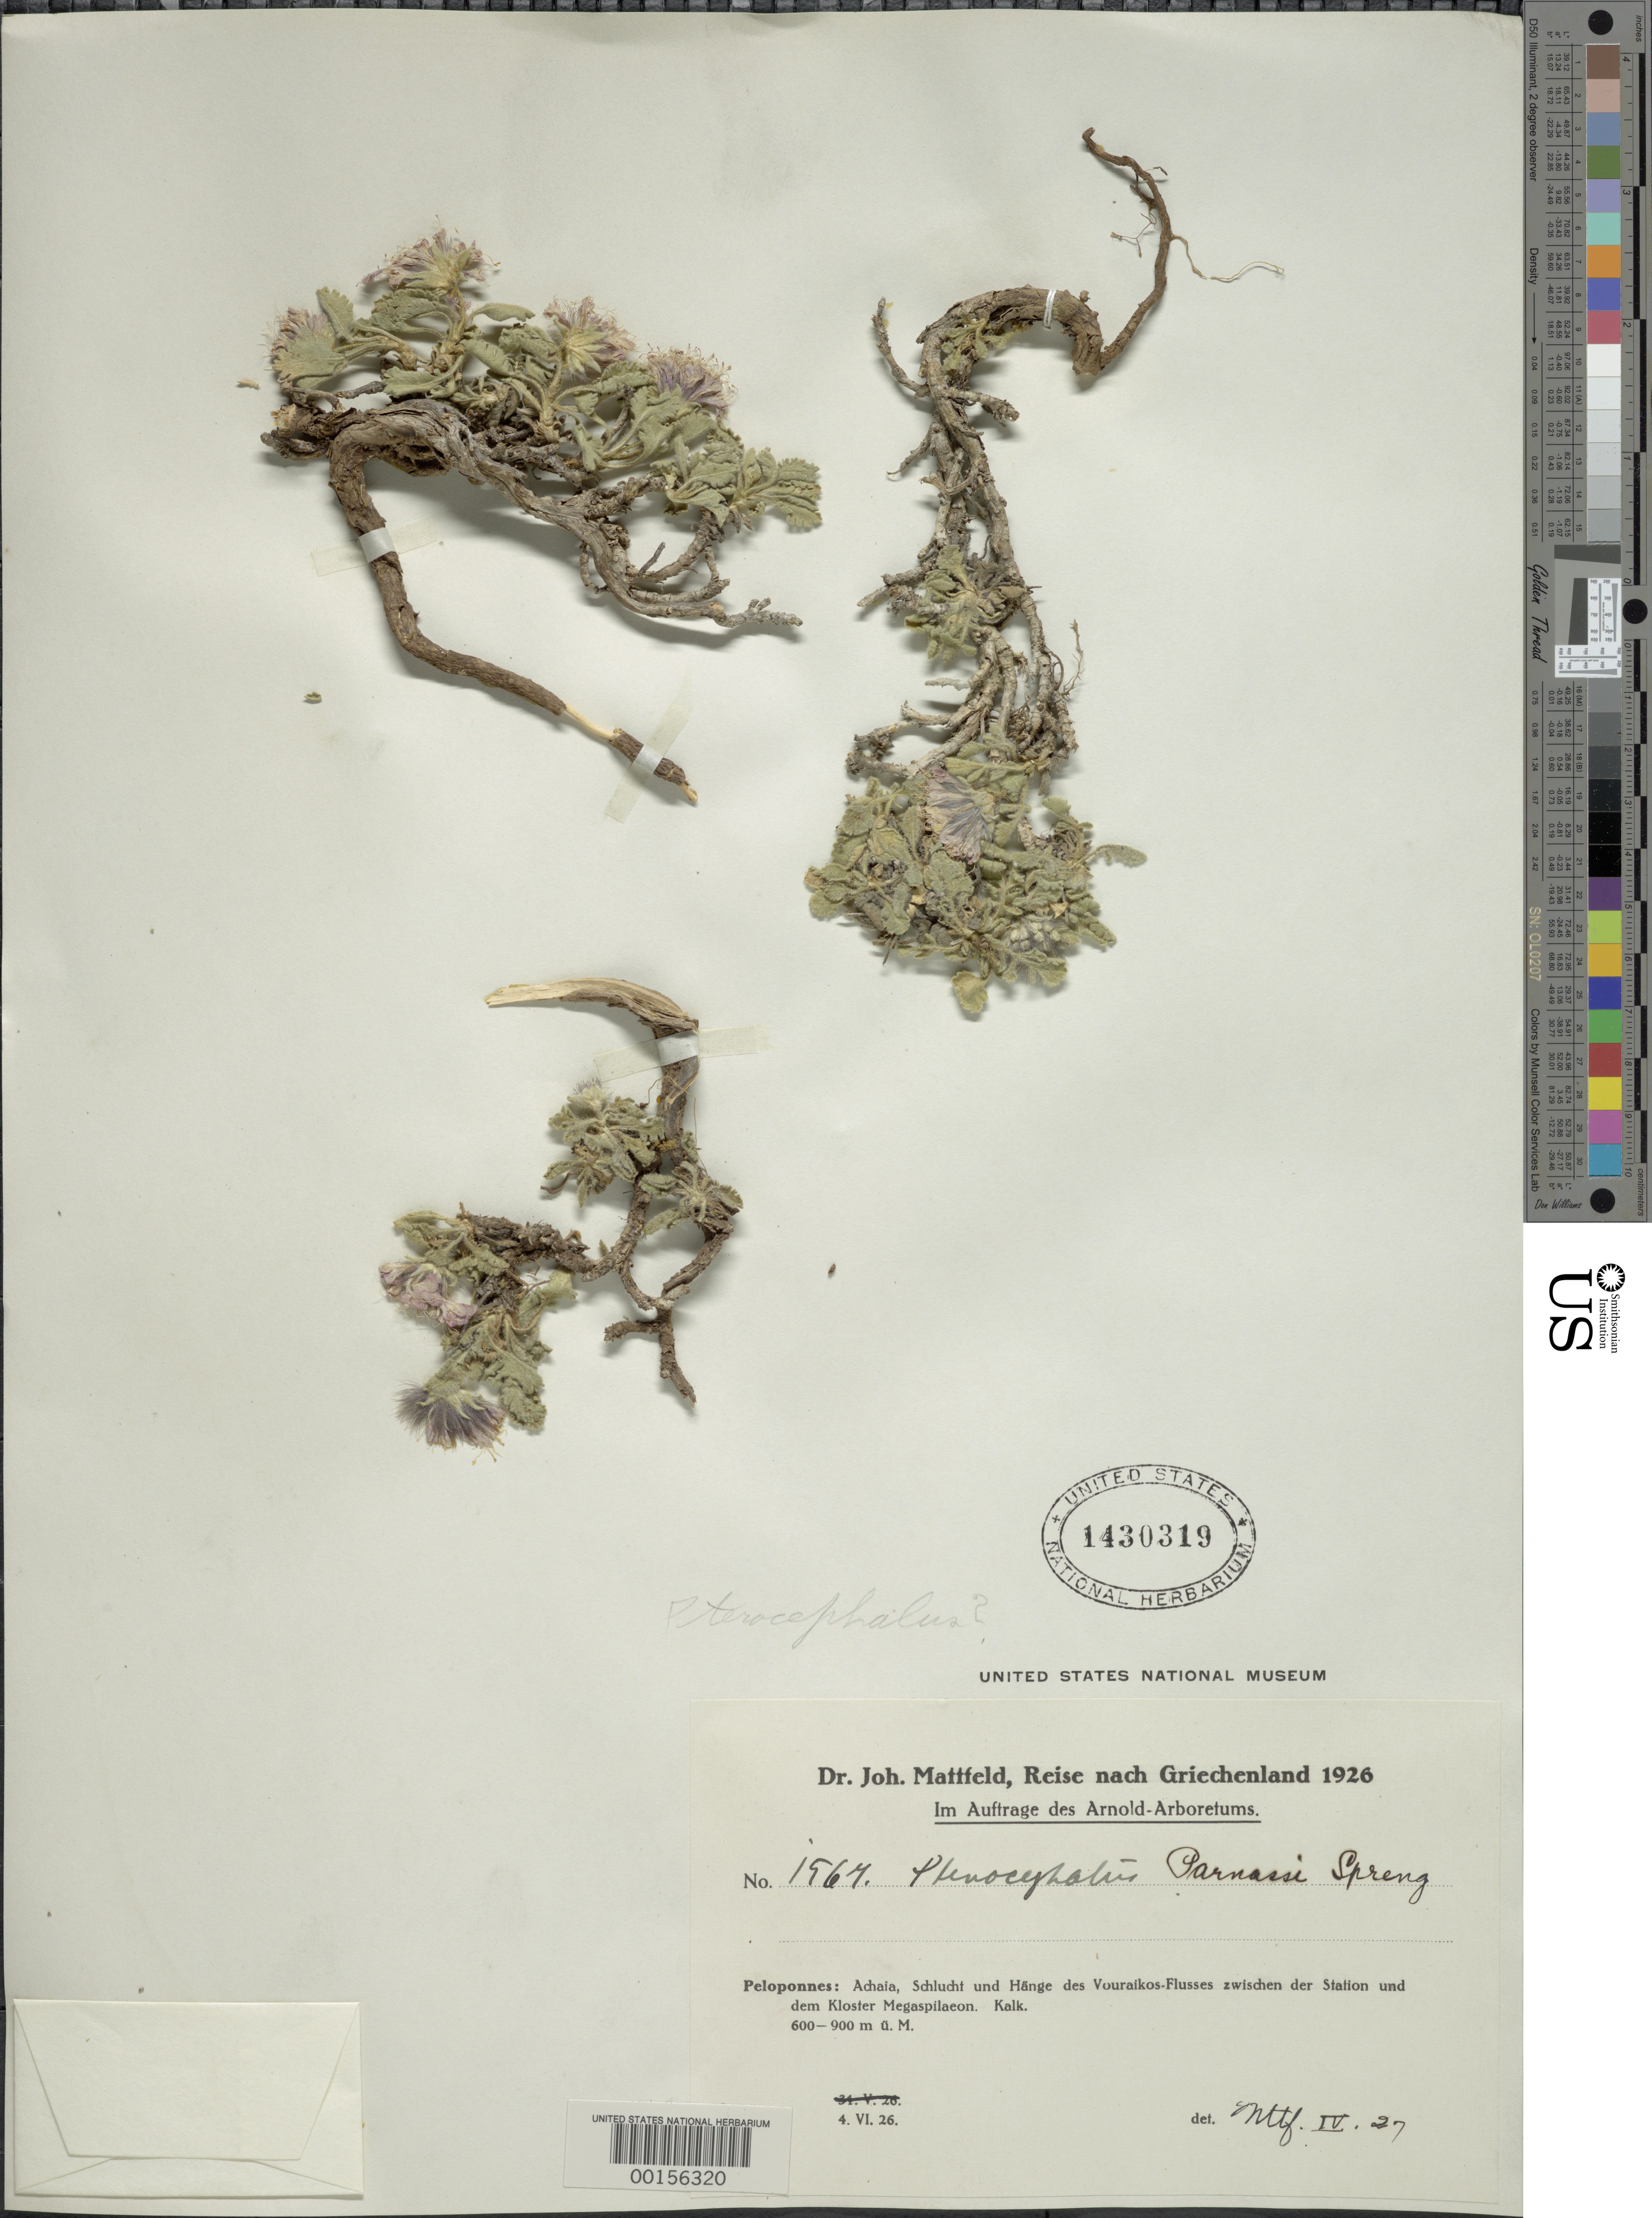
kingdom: Plantae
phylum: Tracheophyta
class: Magnoliopsida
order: Dipsacales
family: Caprifoliaceae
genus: Pterocephalus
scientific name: Pterocephalus parnassi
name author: Spreng.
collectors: J. Mattfeld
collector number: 1967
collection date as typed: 04 Jun 1926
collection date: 1926-06-04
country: Greece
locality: Peloponnes, Achaia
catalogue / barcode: US 1430319